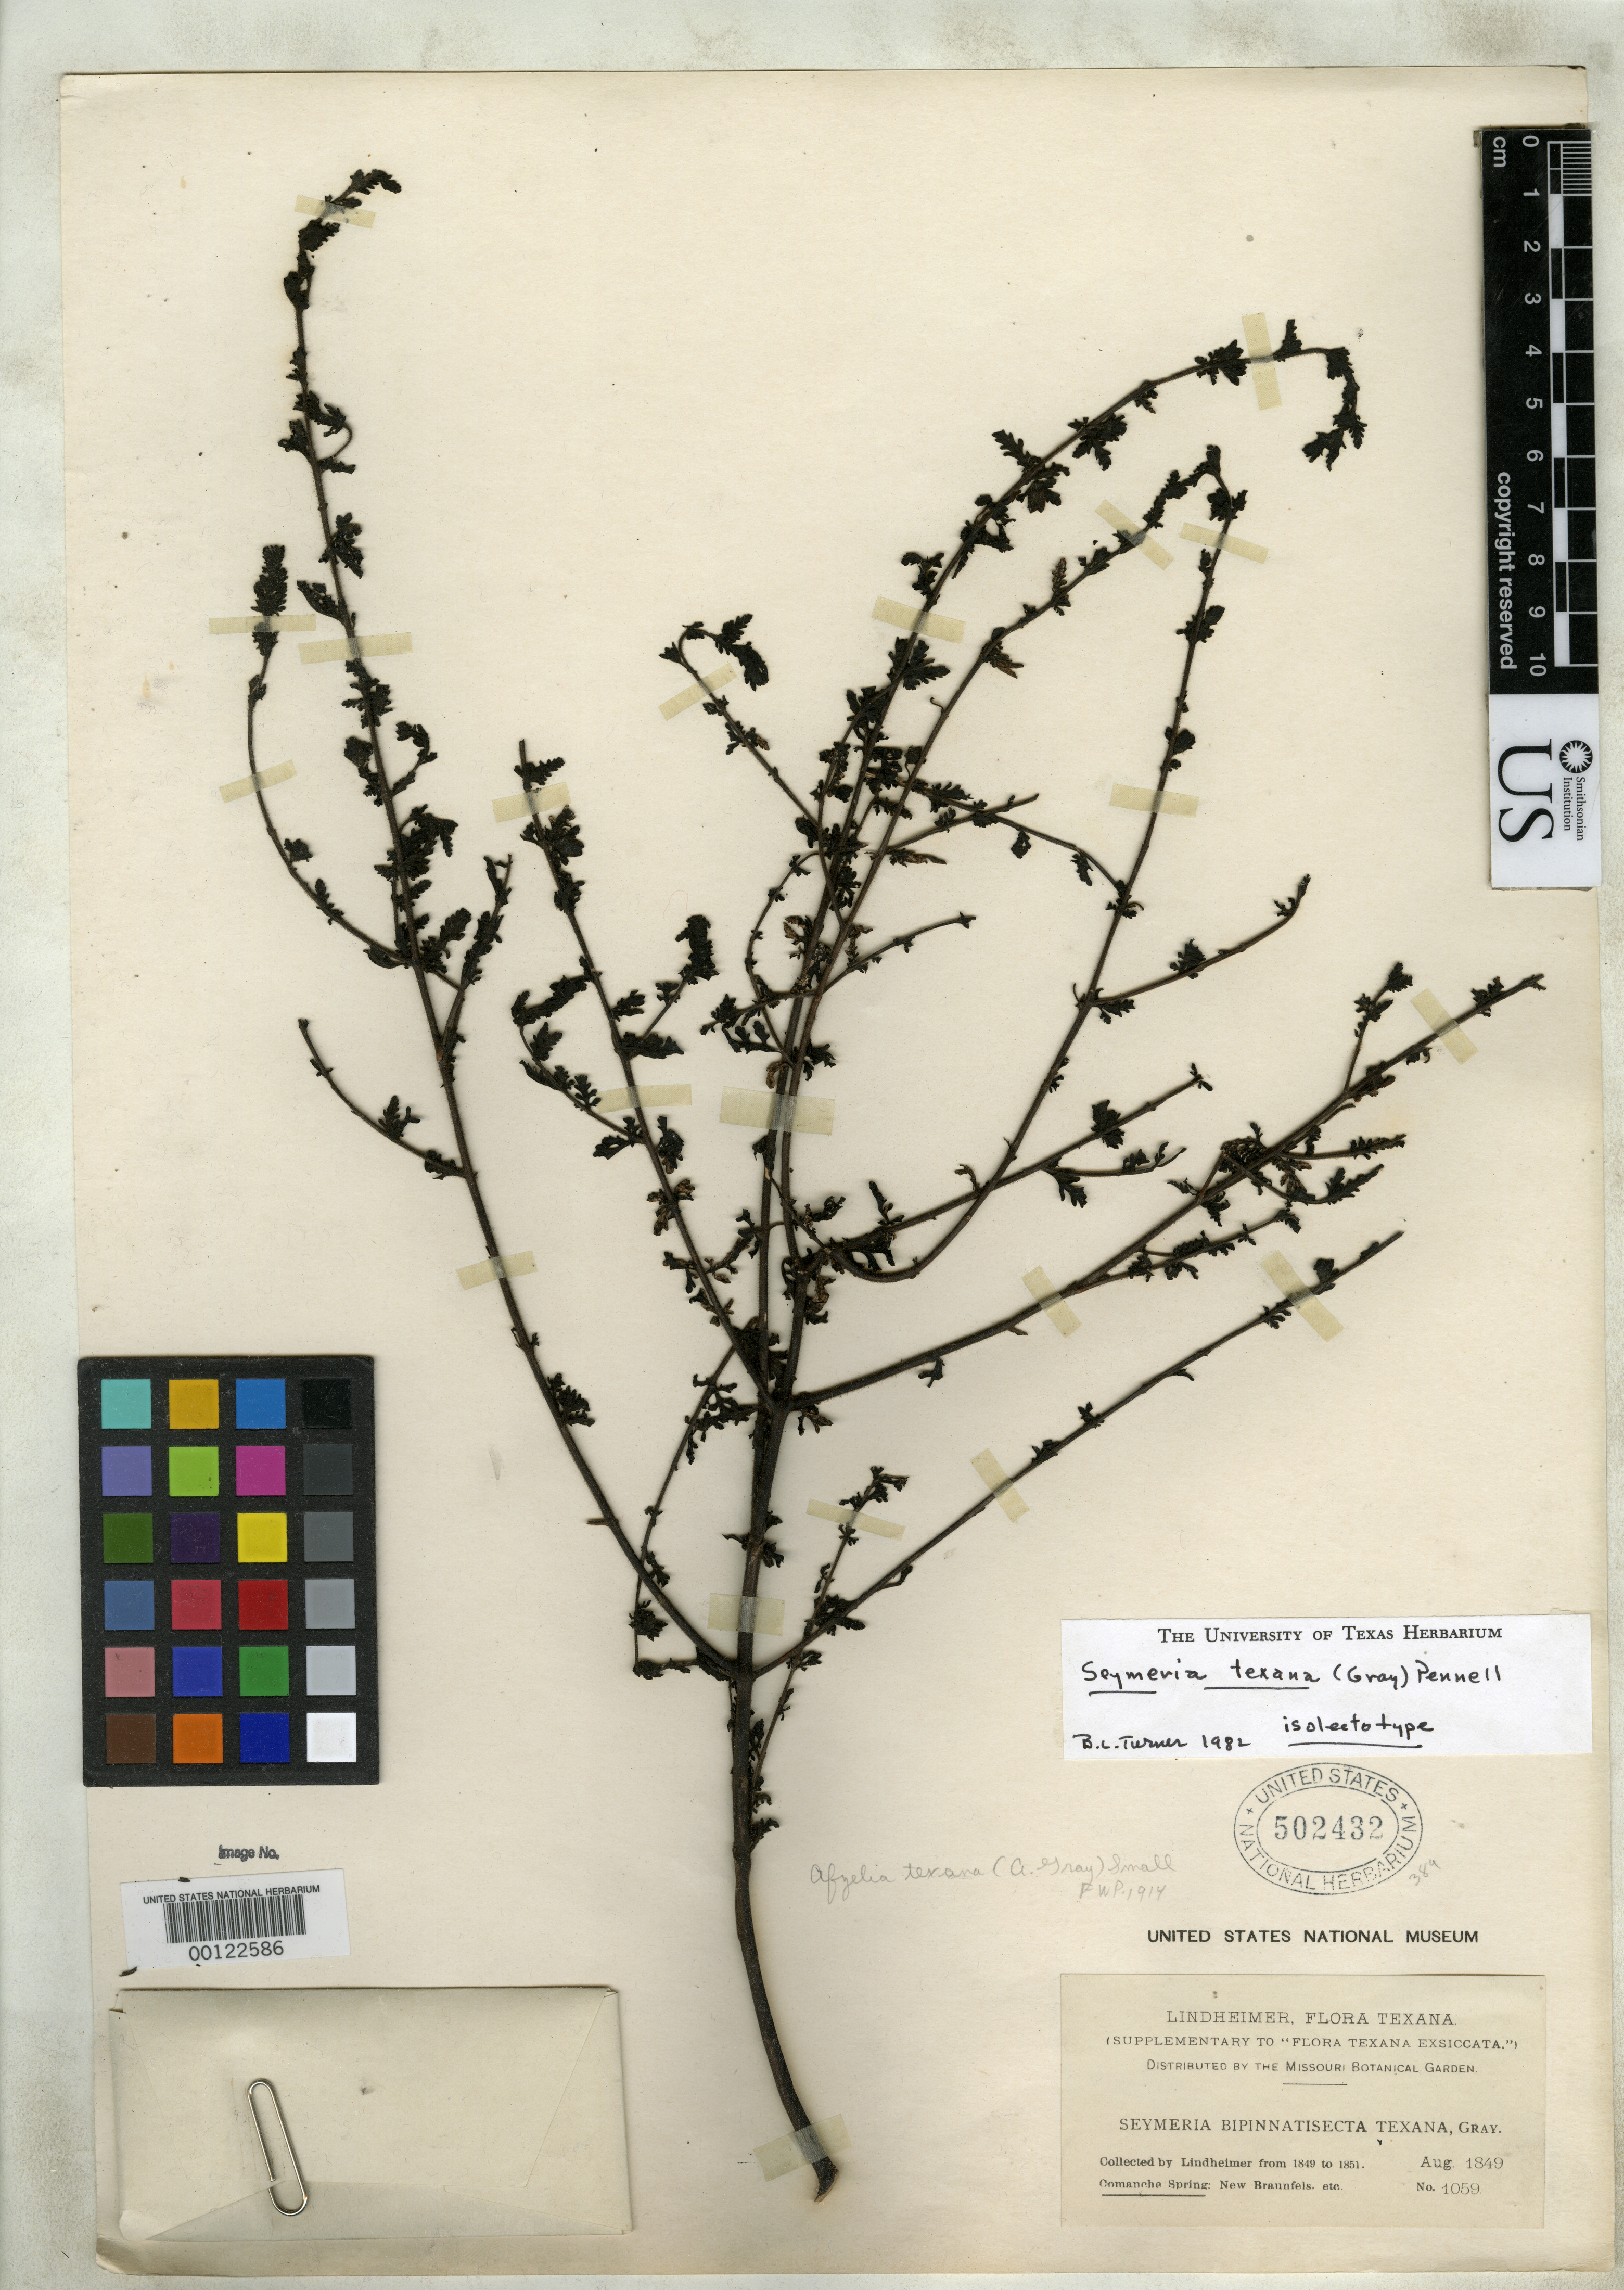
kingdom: Plantae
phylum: Tracheophyta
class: Magnoliopsida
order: Lamiales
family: Orobanchaceae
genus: Seymeria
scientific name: Seymeria bipinnatisecta var. texana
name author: A. Gray in Emory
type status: Possible Isosyntype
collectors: F. J. Lindheimer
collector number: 1059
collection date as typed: Aug 1849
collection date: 1849-08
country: United States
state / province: Texas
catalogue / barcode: US 502432